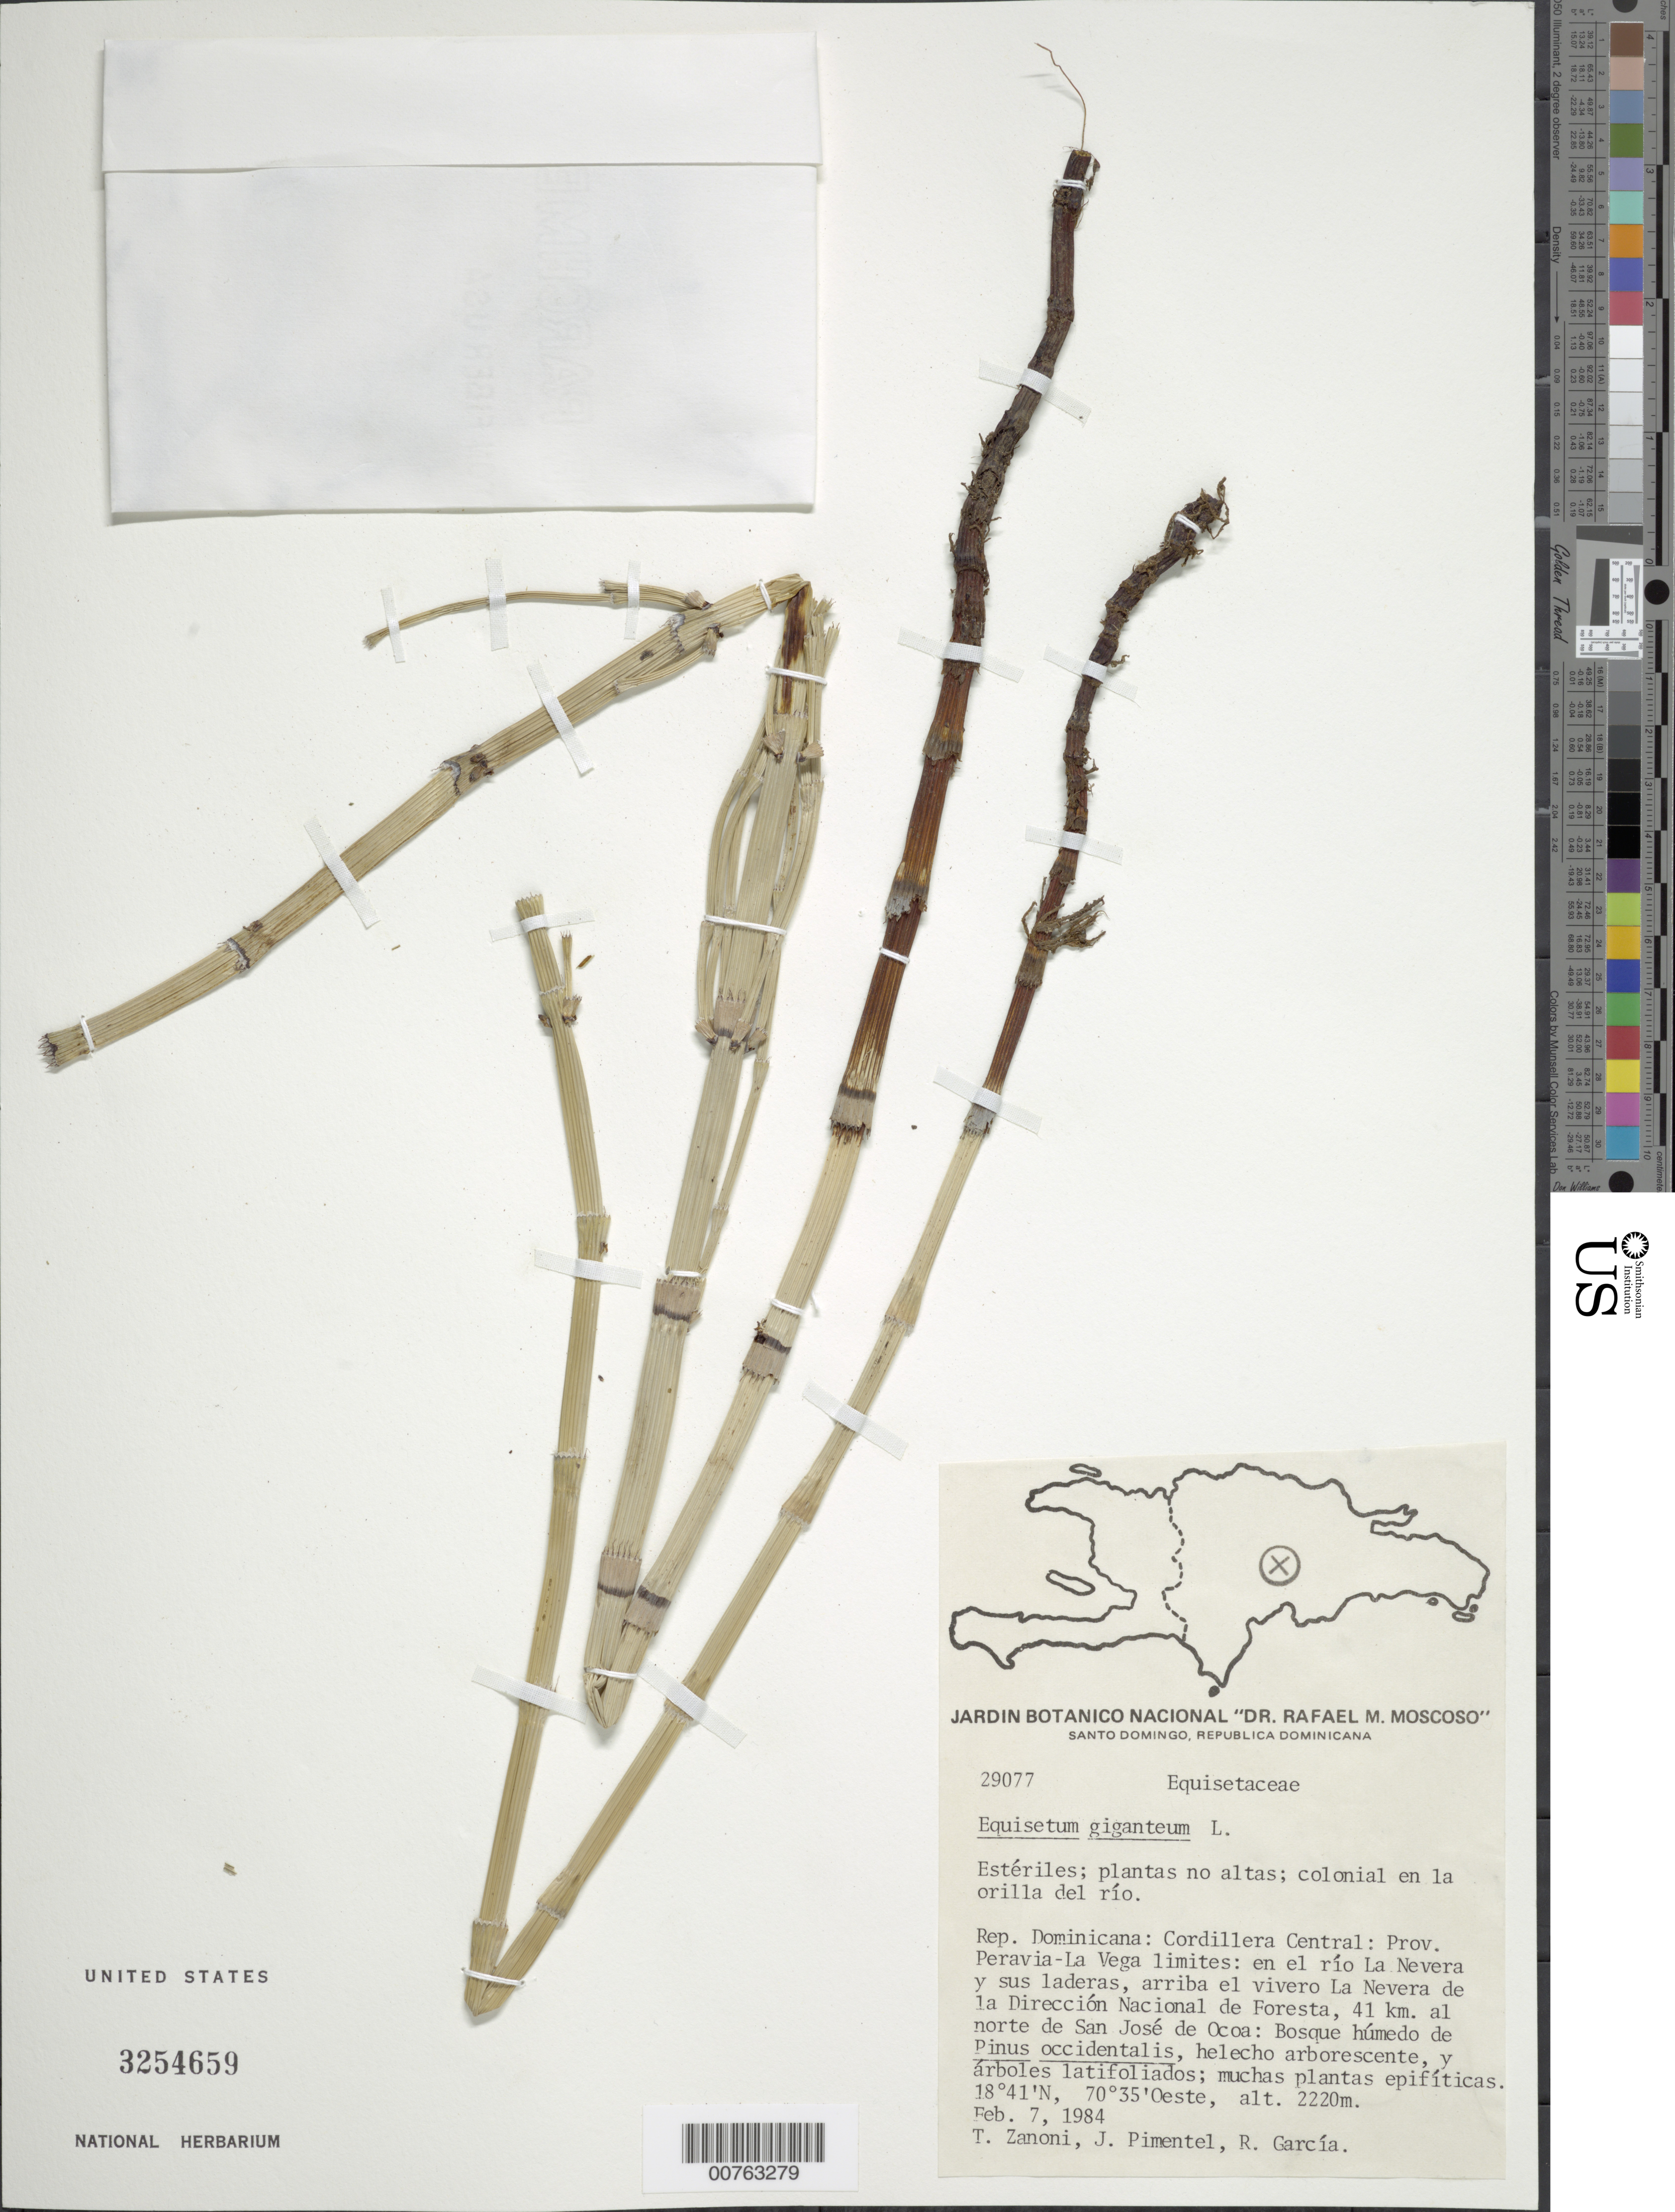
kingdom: Plantae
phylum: Tracheophyta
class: Polypodiopsida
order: Equisetales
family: Equisetaceae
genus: Equisetum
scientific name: Equisetum giganteum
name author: L.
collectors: T. A. Zanoni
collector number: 29077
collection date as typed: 07 Feb 1984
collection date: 1984-02-07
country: Dominican Republic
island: Hispaniola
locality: Cordillera Central, Provincia Peravia-La Vega limites, en el río La Nevera y sus laderas, arriba el vivero La Nevera de la Dir. Nac. De Foresta, 41 km al N de S. José de Ocoa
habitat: Bosque humedo de pInus occidentalis, helechos arborescentes y arboles latifoliados, muchas plantas epifiticas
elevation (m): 2220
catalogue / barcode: US 3254659